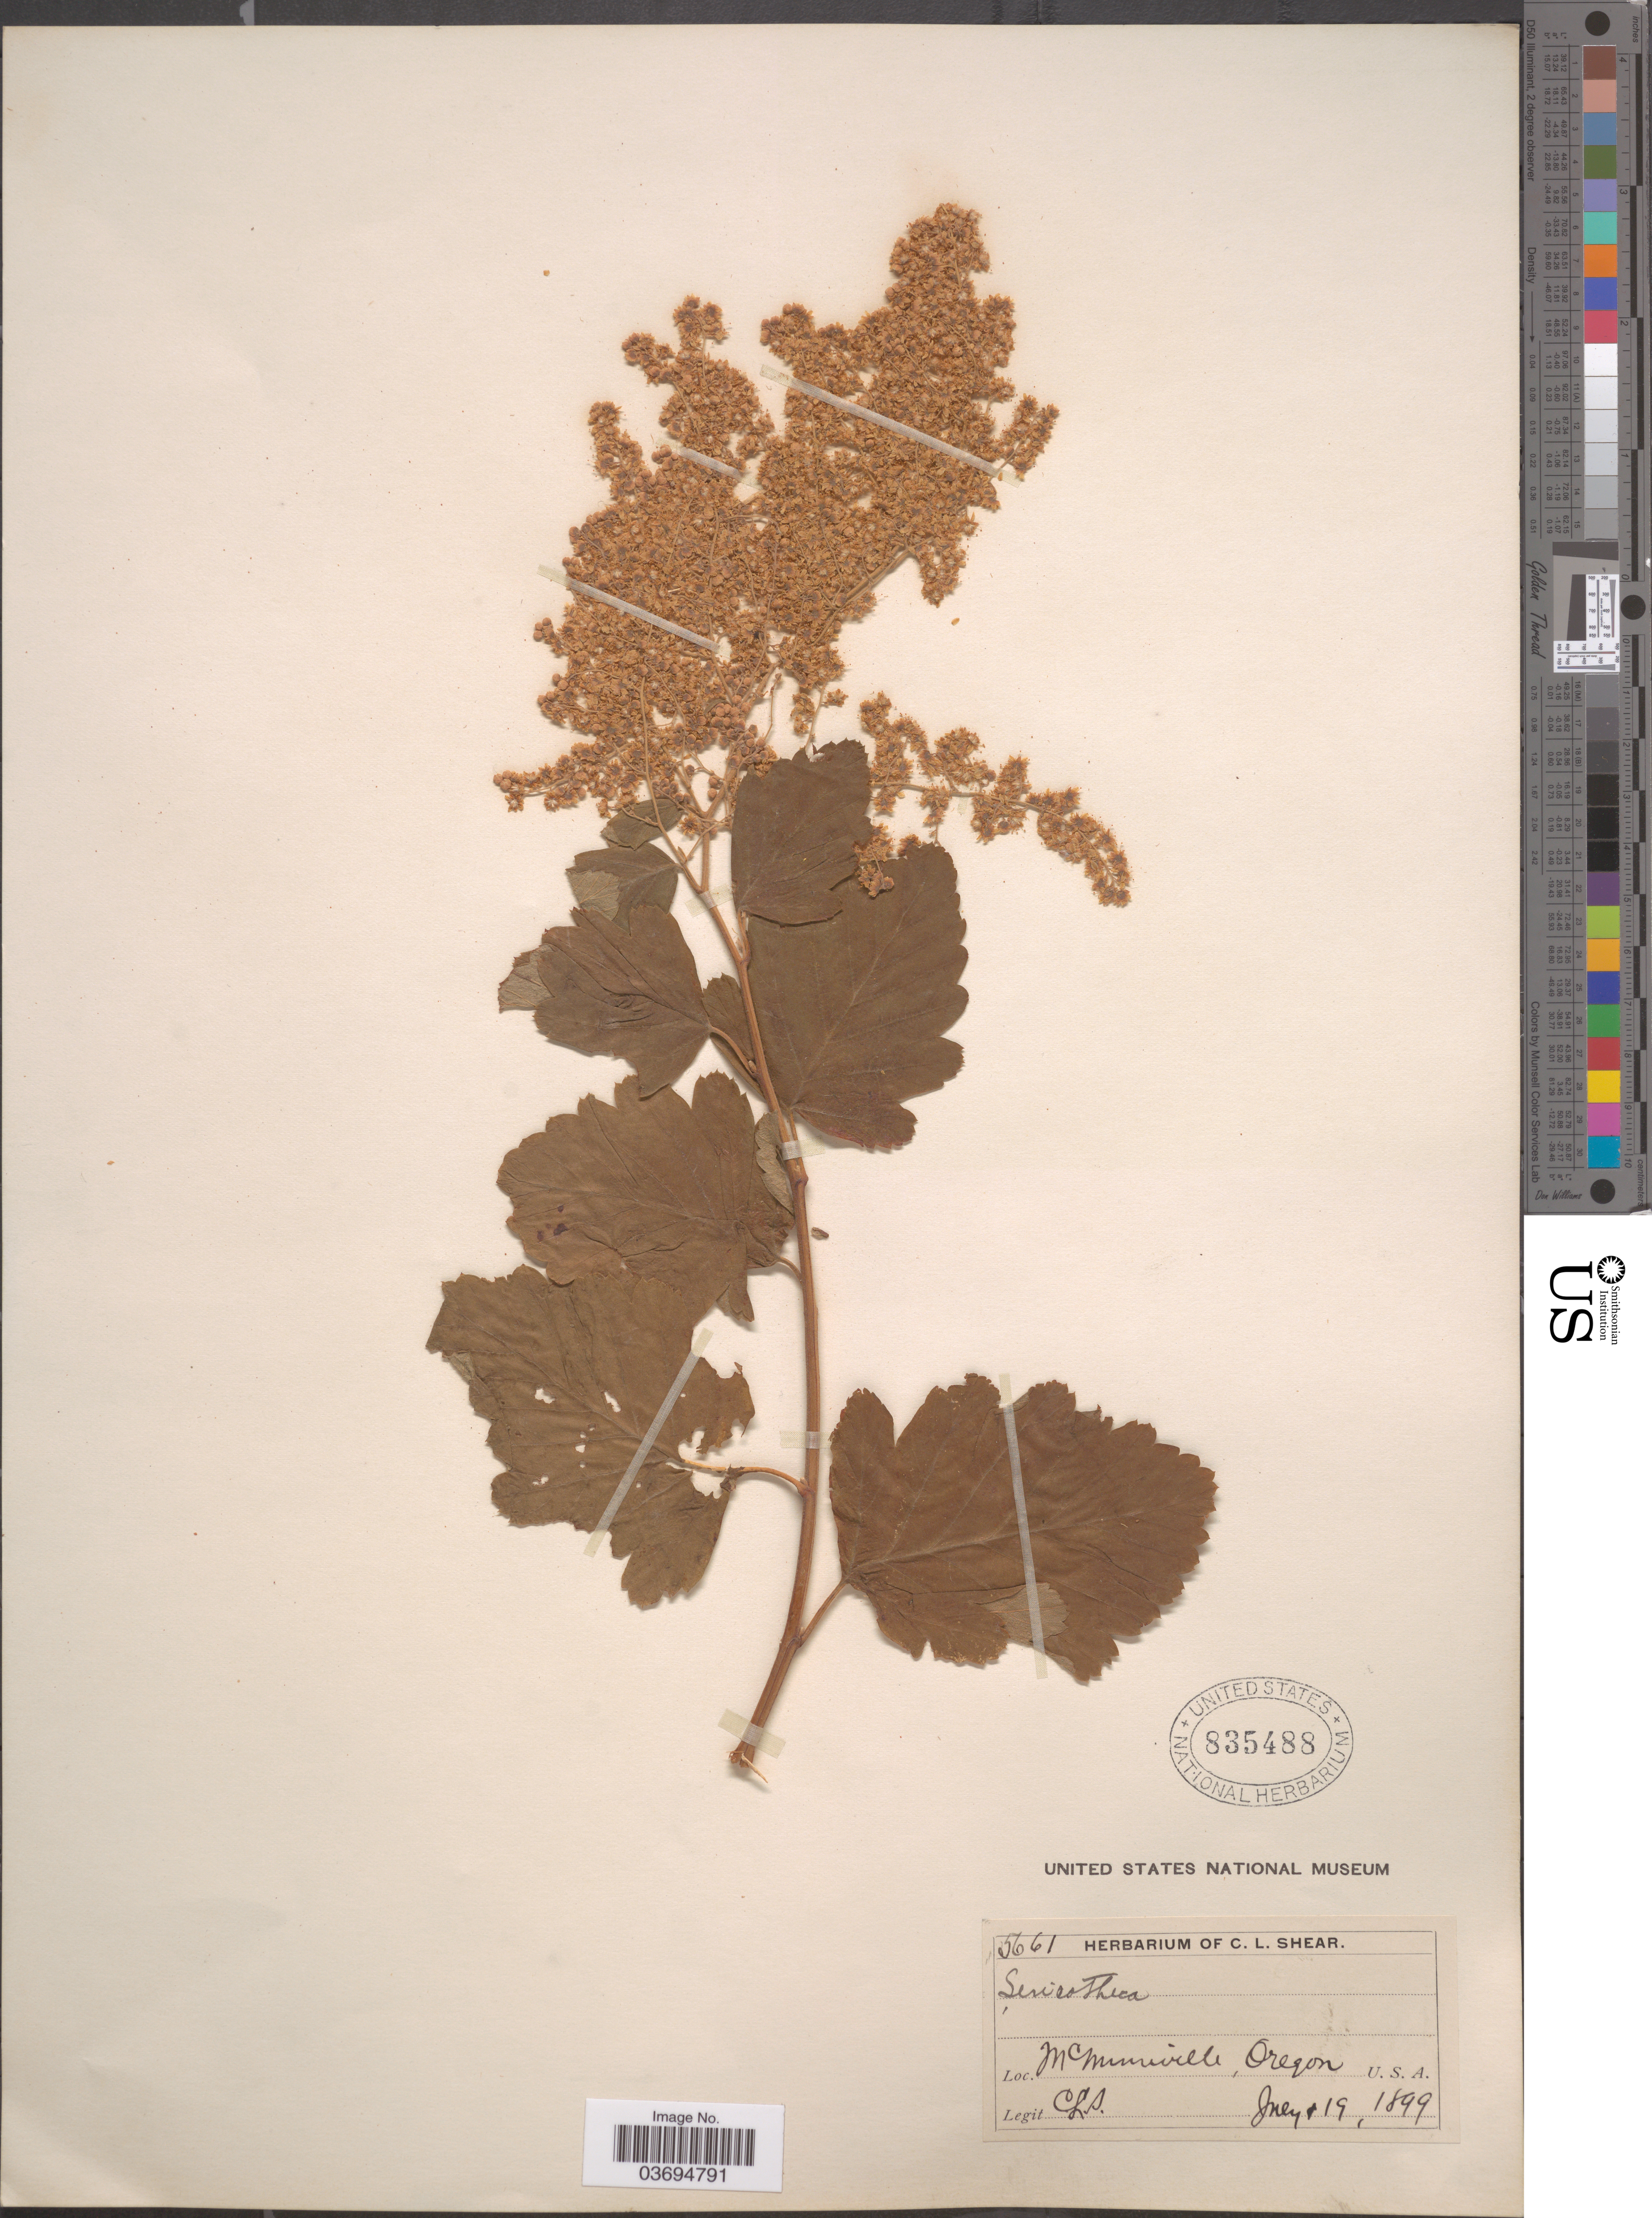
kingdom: Plantae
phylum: Tracheophyta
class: Magnoliopsida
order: Rosales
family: Rosaceae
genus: Holodiscus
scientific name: Holodiscus discolor var. discolor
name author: (Pursh) Maxim.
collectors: C. L. Shear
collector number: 5661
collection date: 1899-07-19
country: United States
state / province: Oregon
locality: McMinnville.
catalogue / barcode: US 835488